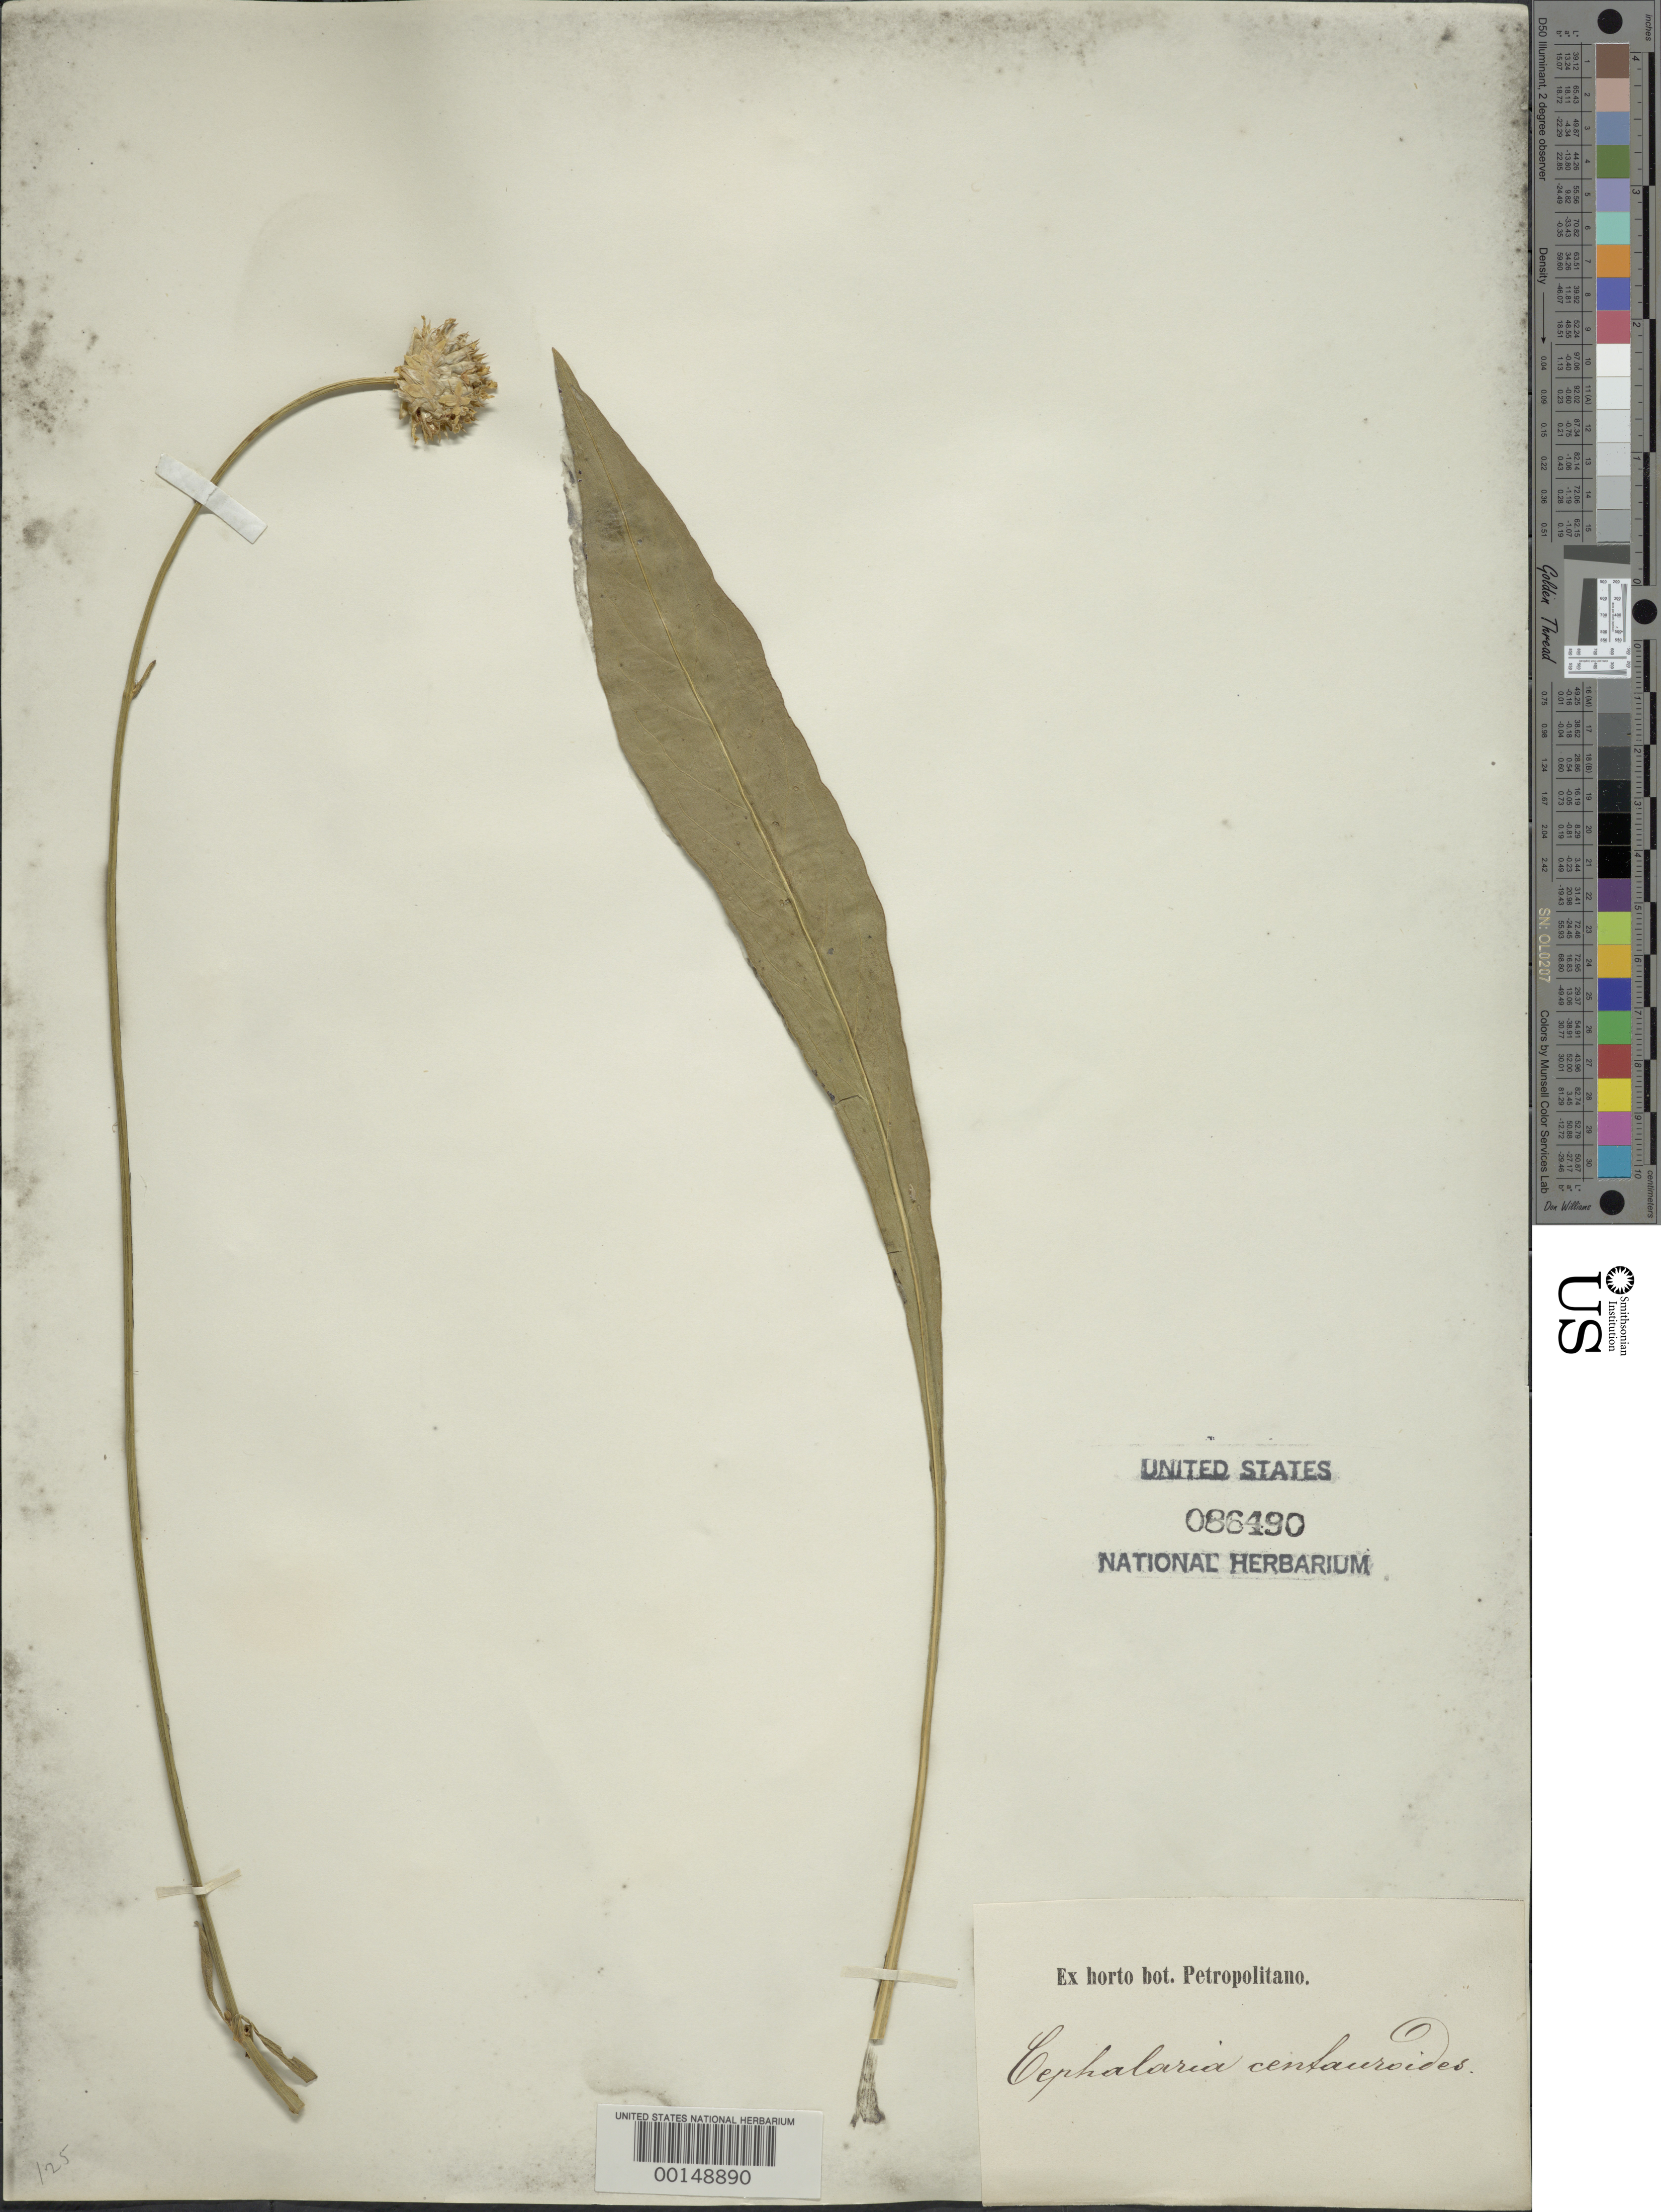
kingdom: Plantae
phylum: Tracheophyta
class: Magnoliopsida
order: Dipsacales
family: Caprifoliaceae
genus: Cephalaria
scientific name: Cephalaria centauroides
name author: Coult.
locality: Petropolitano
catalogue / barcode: US 86490